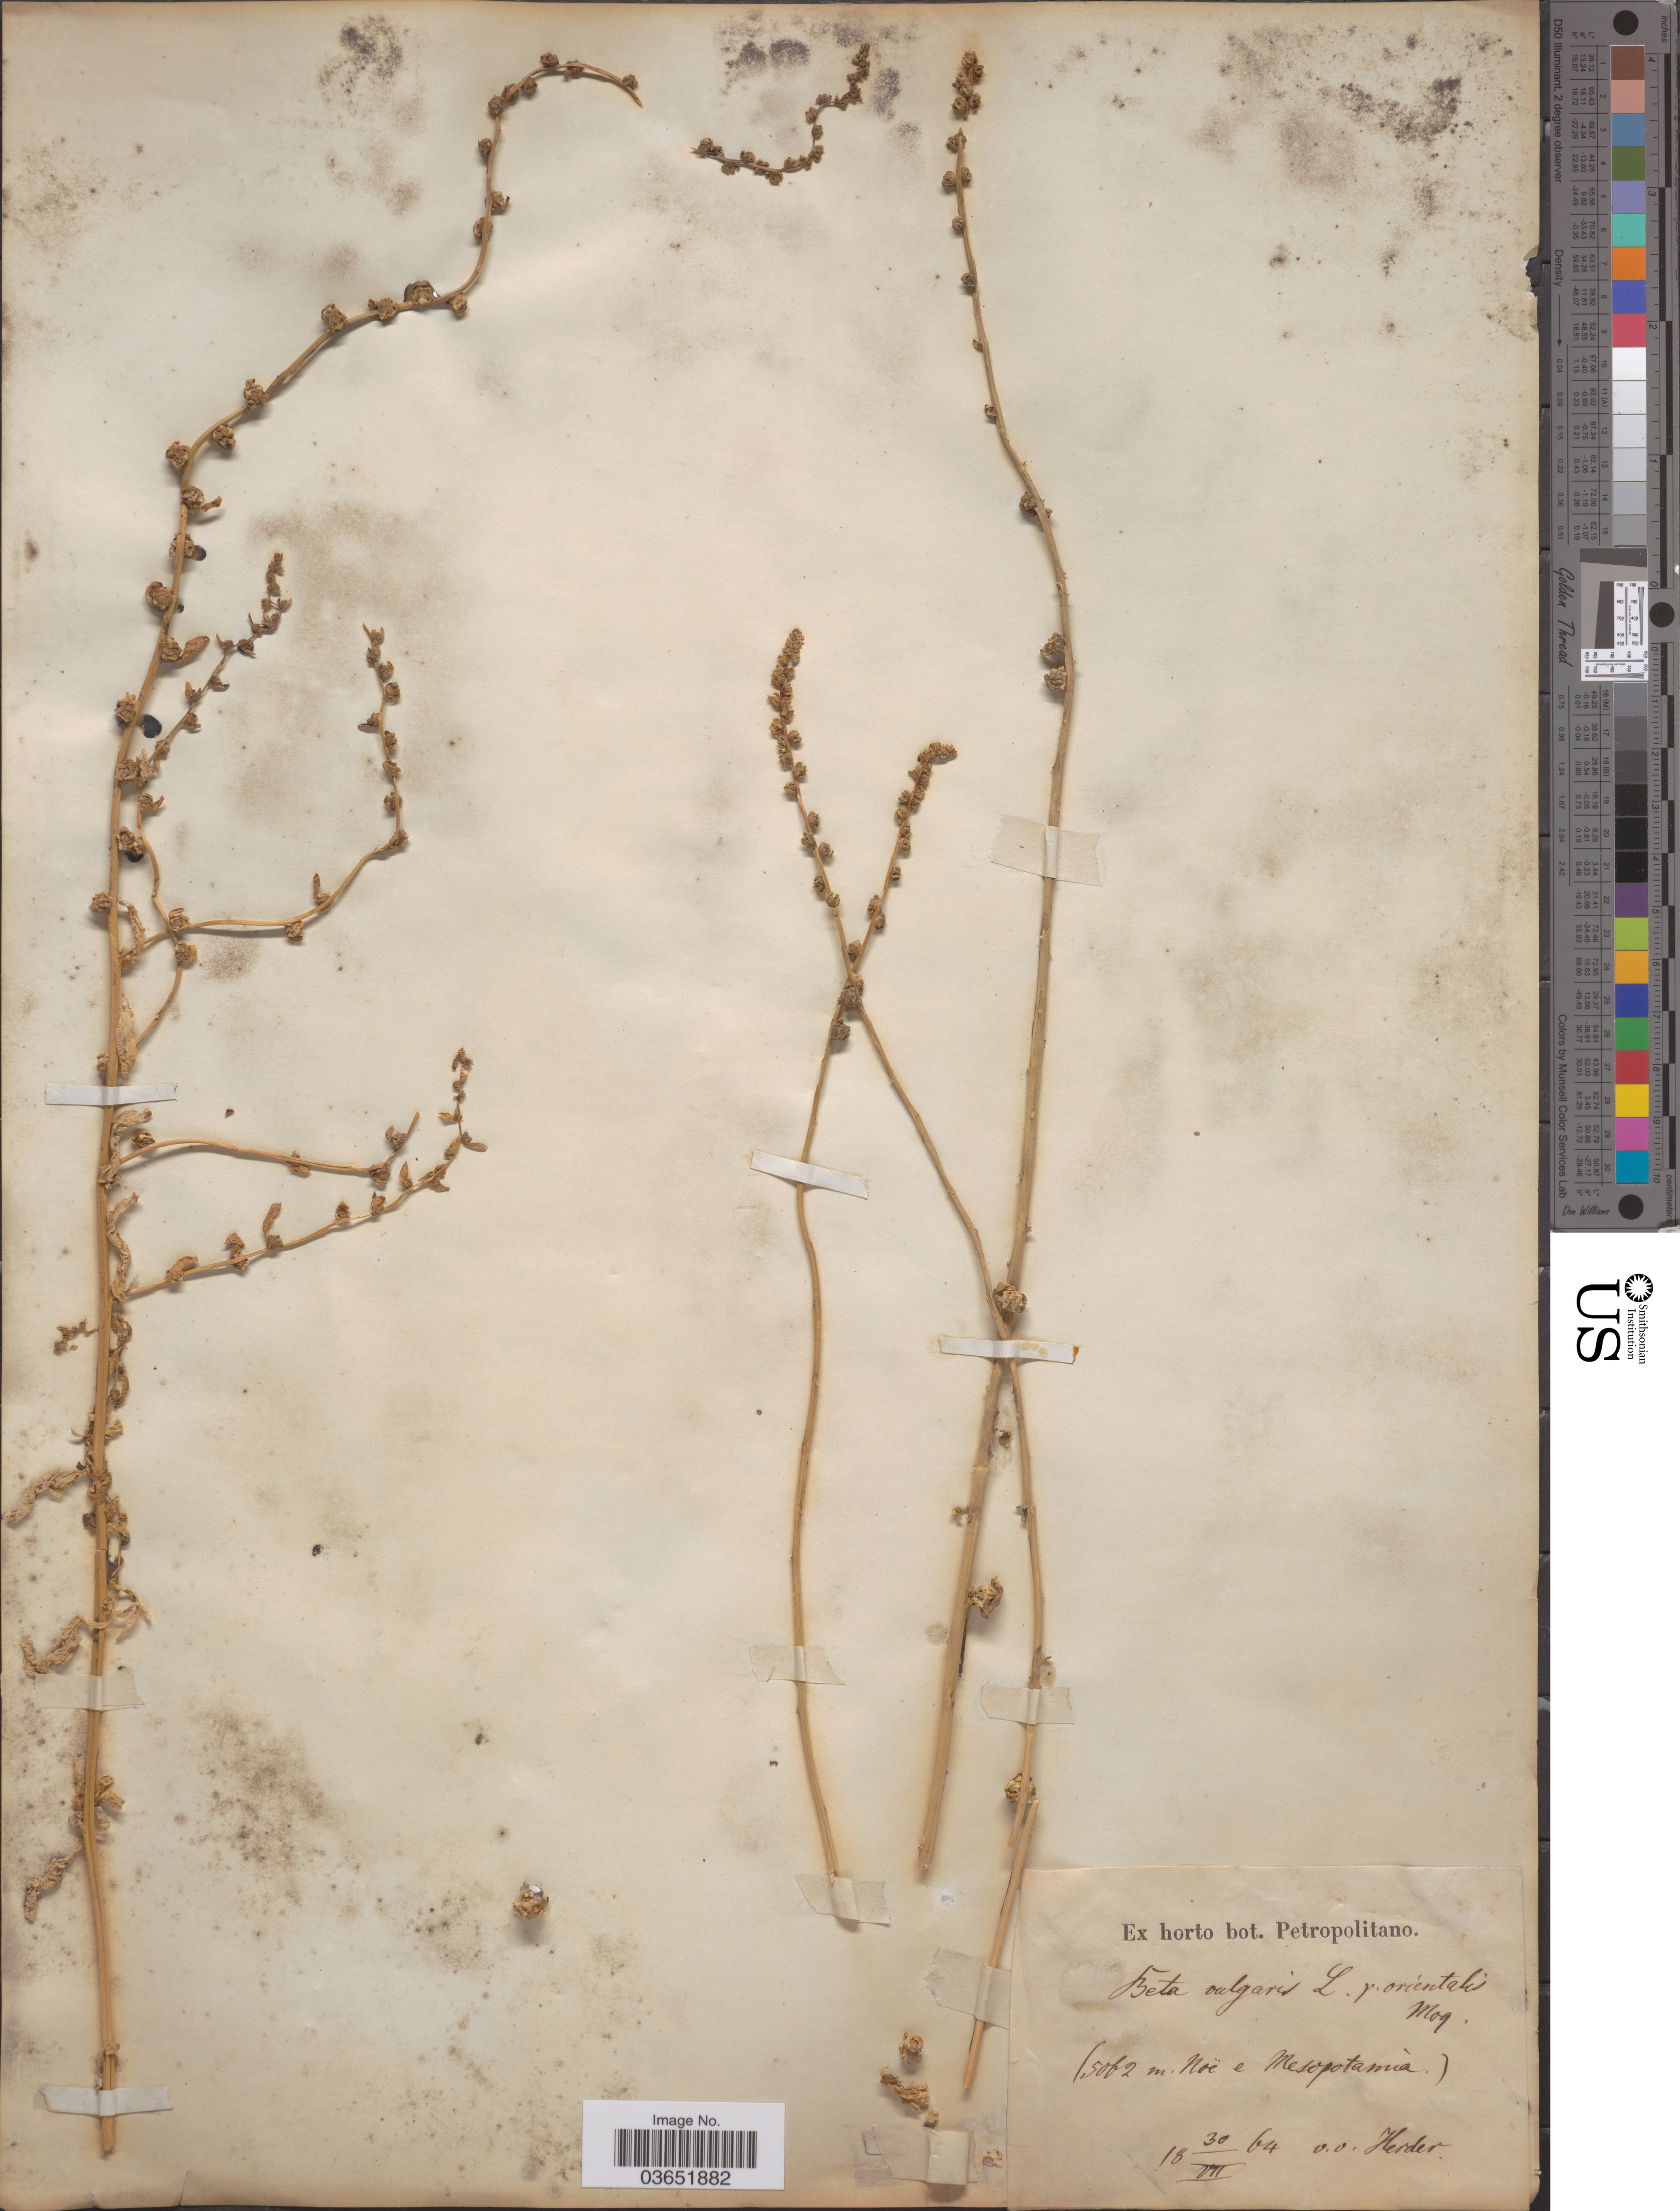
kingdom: Plantae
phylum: Tracheophyta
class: Magnoliopsida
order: Caryophyllales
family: Amaranthaceae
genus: Beta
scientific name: Beta vulgaris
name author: L.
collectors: v. Herder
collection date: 1864-07-30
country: Turkey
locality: (5062 m. Noë e Mesopotamia.).